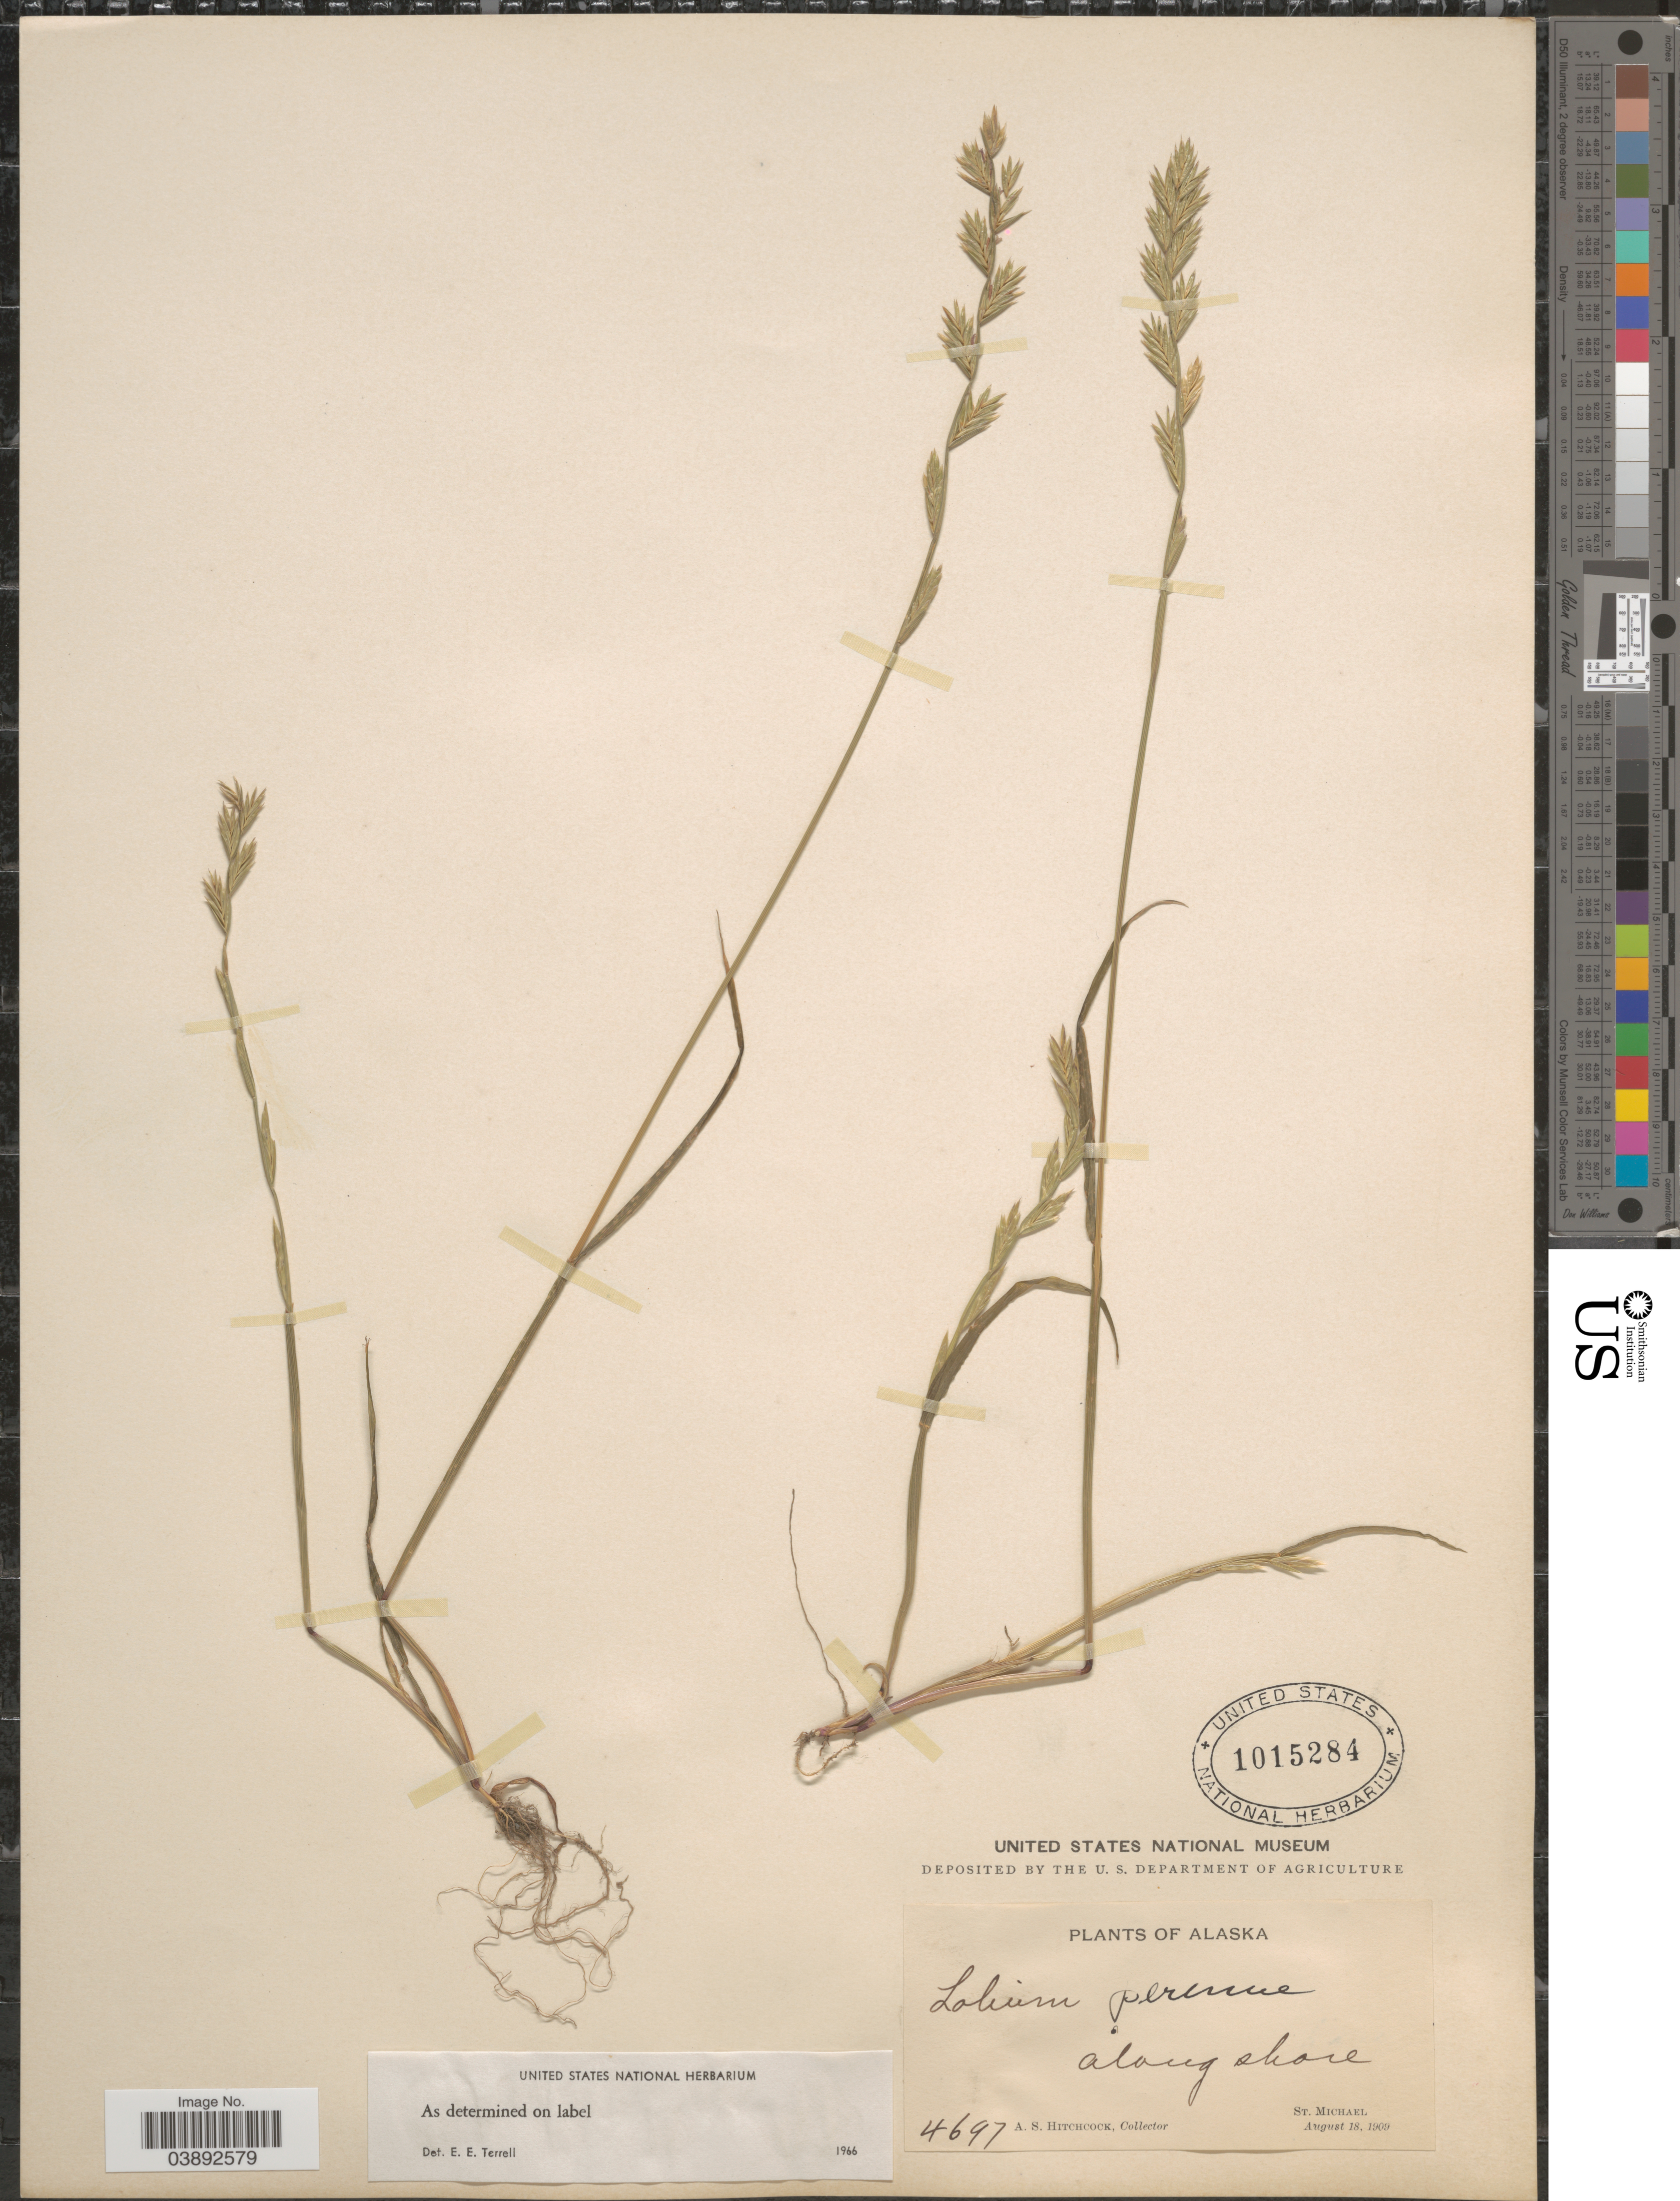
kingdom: Plantae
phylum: Tracheophyta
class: Liliopsida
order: Poales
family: Poaceae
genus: Lolium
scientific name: Lolium perenne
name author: L.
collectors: A. S. Hitchcock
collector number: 4697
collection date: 1909-08-18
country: United States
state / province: Alaska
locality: St. Michael.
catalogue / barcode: US 1015284